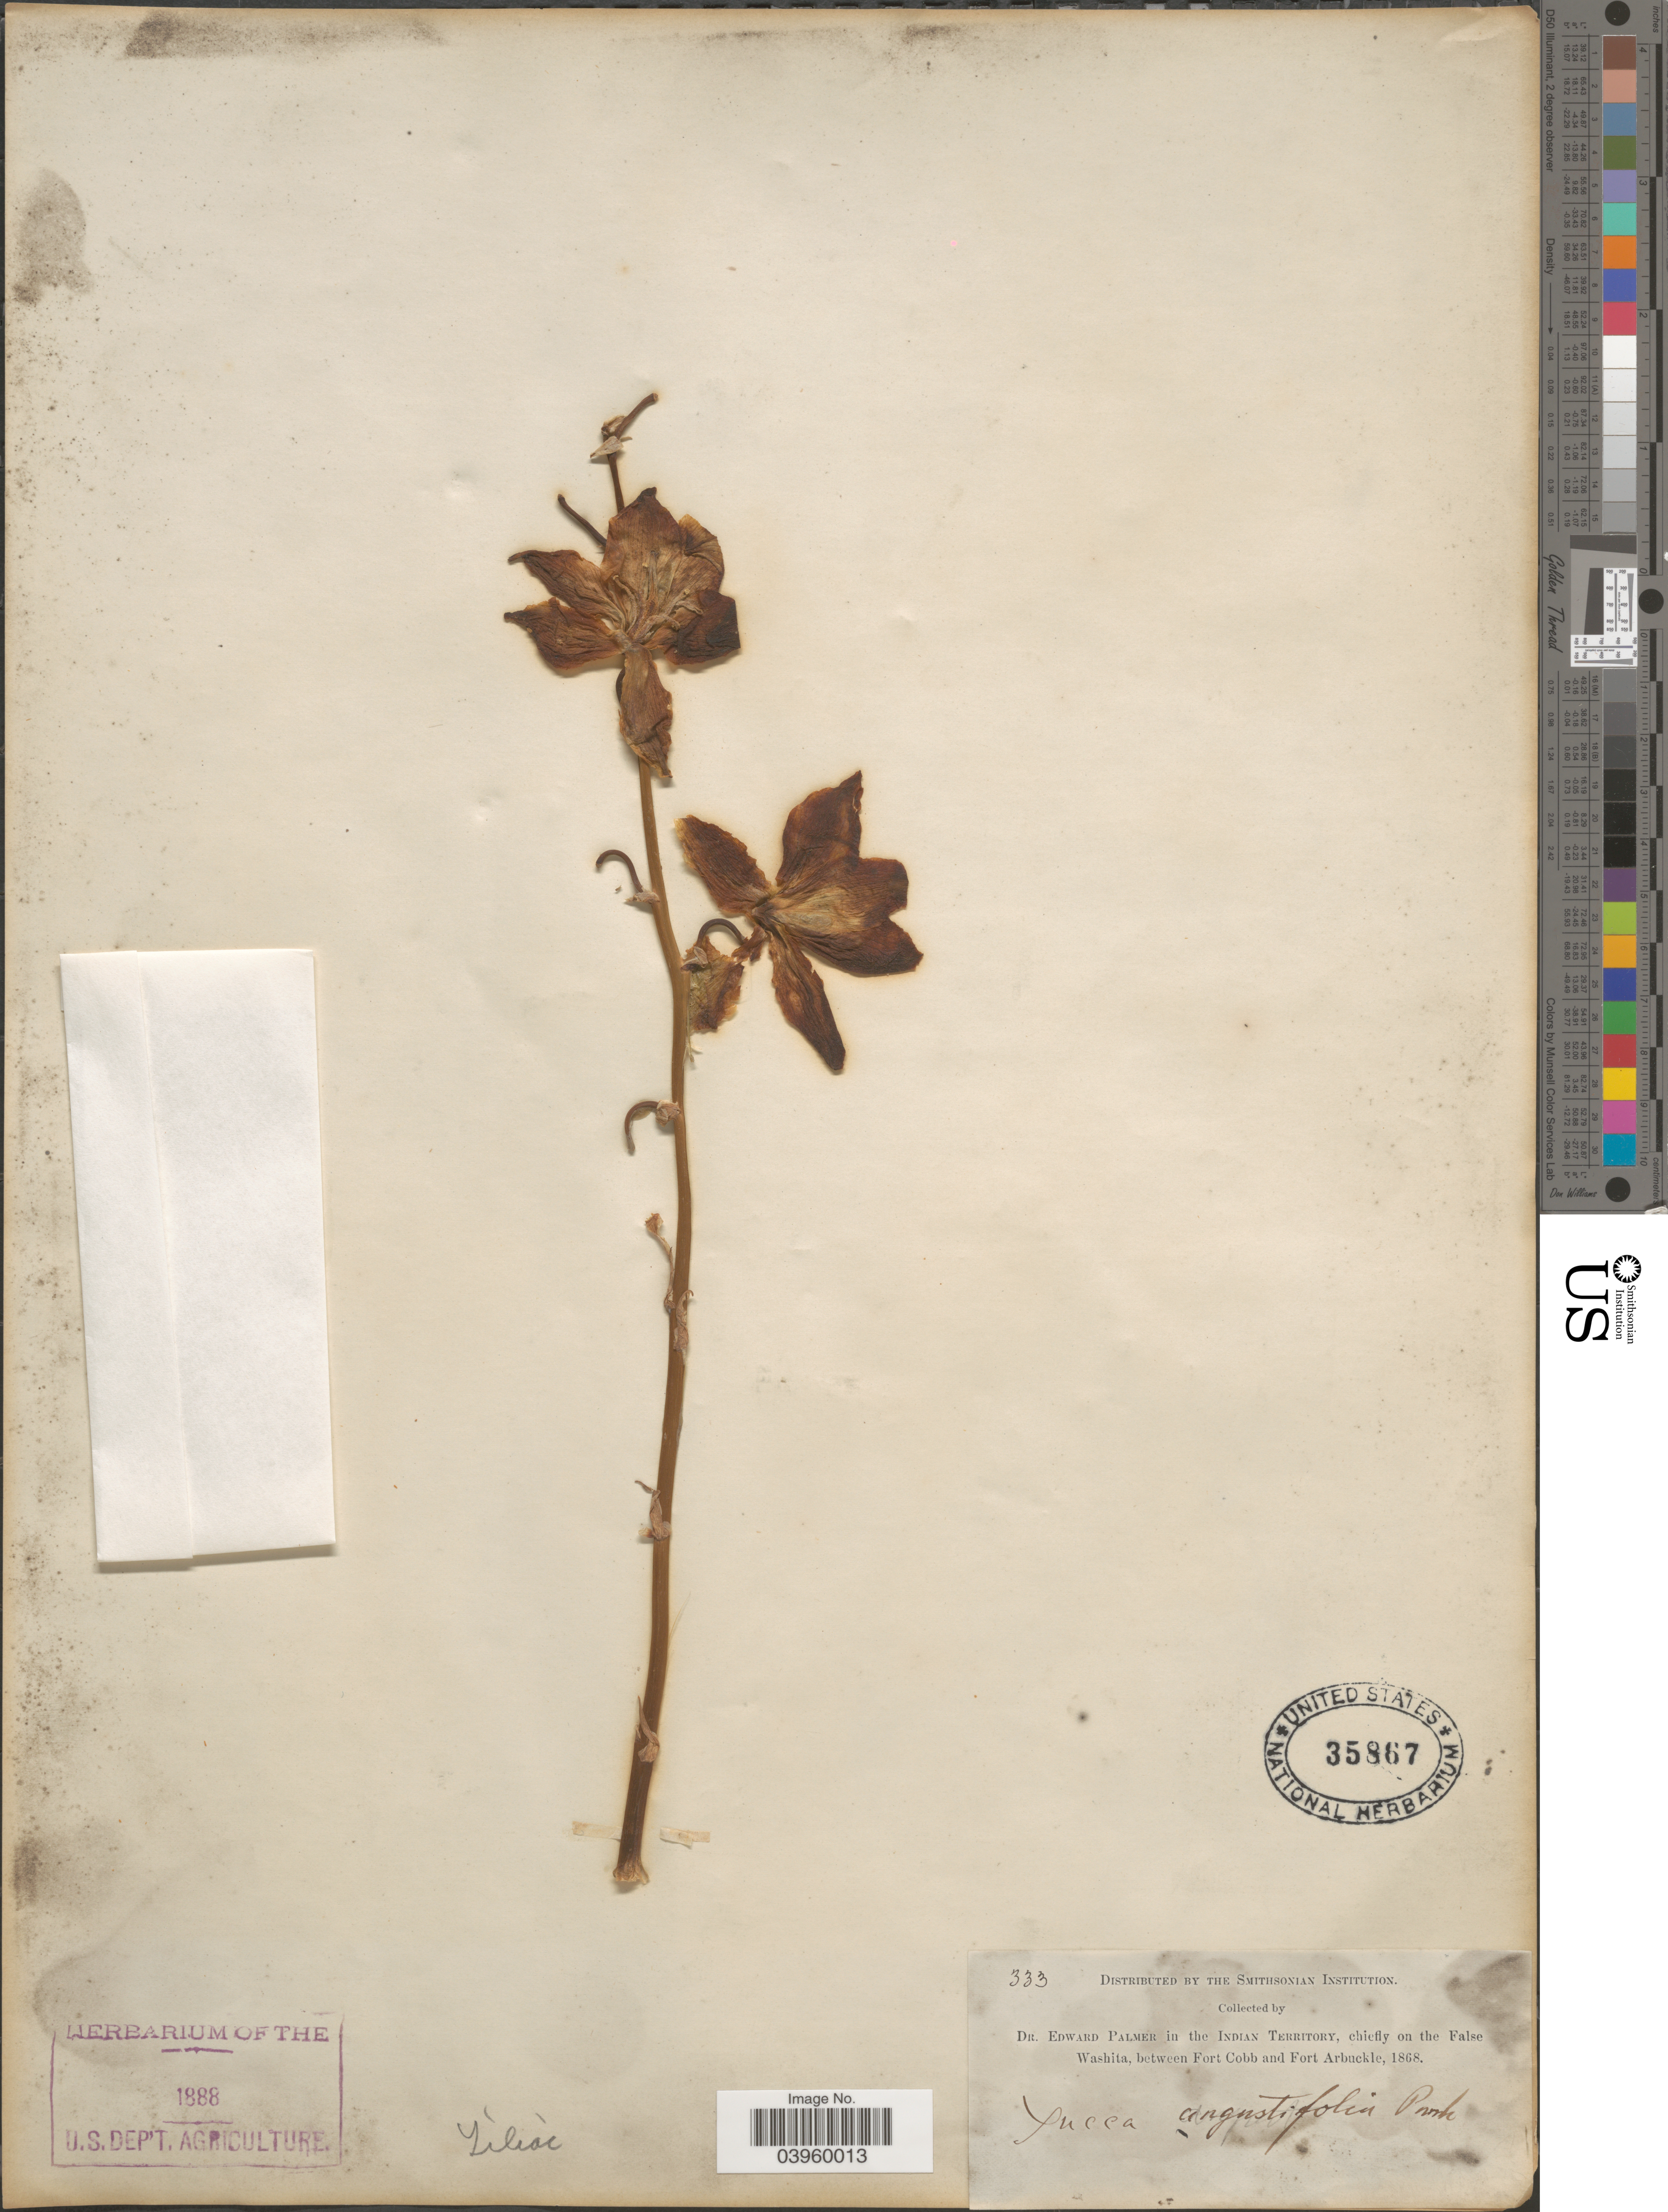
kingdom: Plantae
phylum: Tracheophyta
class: Liliopsida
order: Asparagales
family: Asparagaceae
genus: Yucca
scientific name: Yucca glauca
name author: Nutt.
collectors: E. Palmer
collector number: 333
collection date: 1868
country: United States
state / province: Oklahoma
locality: Indian Territory, chiefly on the False Washita, between Fort Cobb and Fort Arbuckle.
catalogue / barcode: US 35867